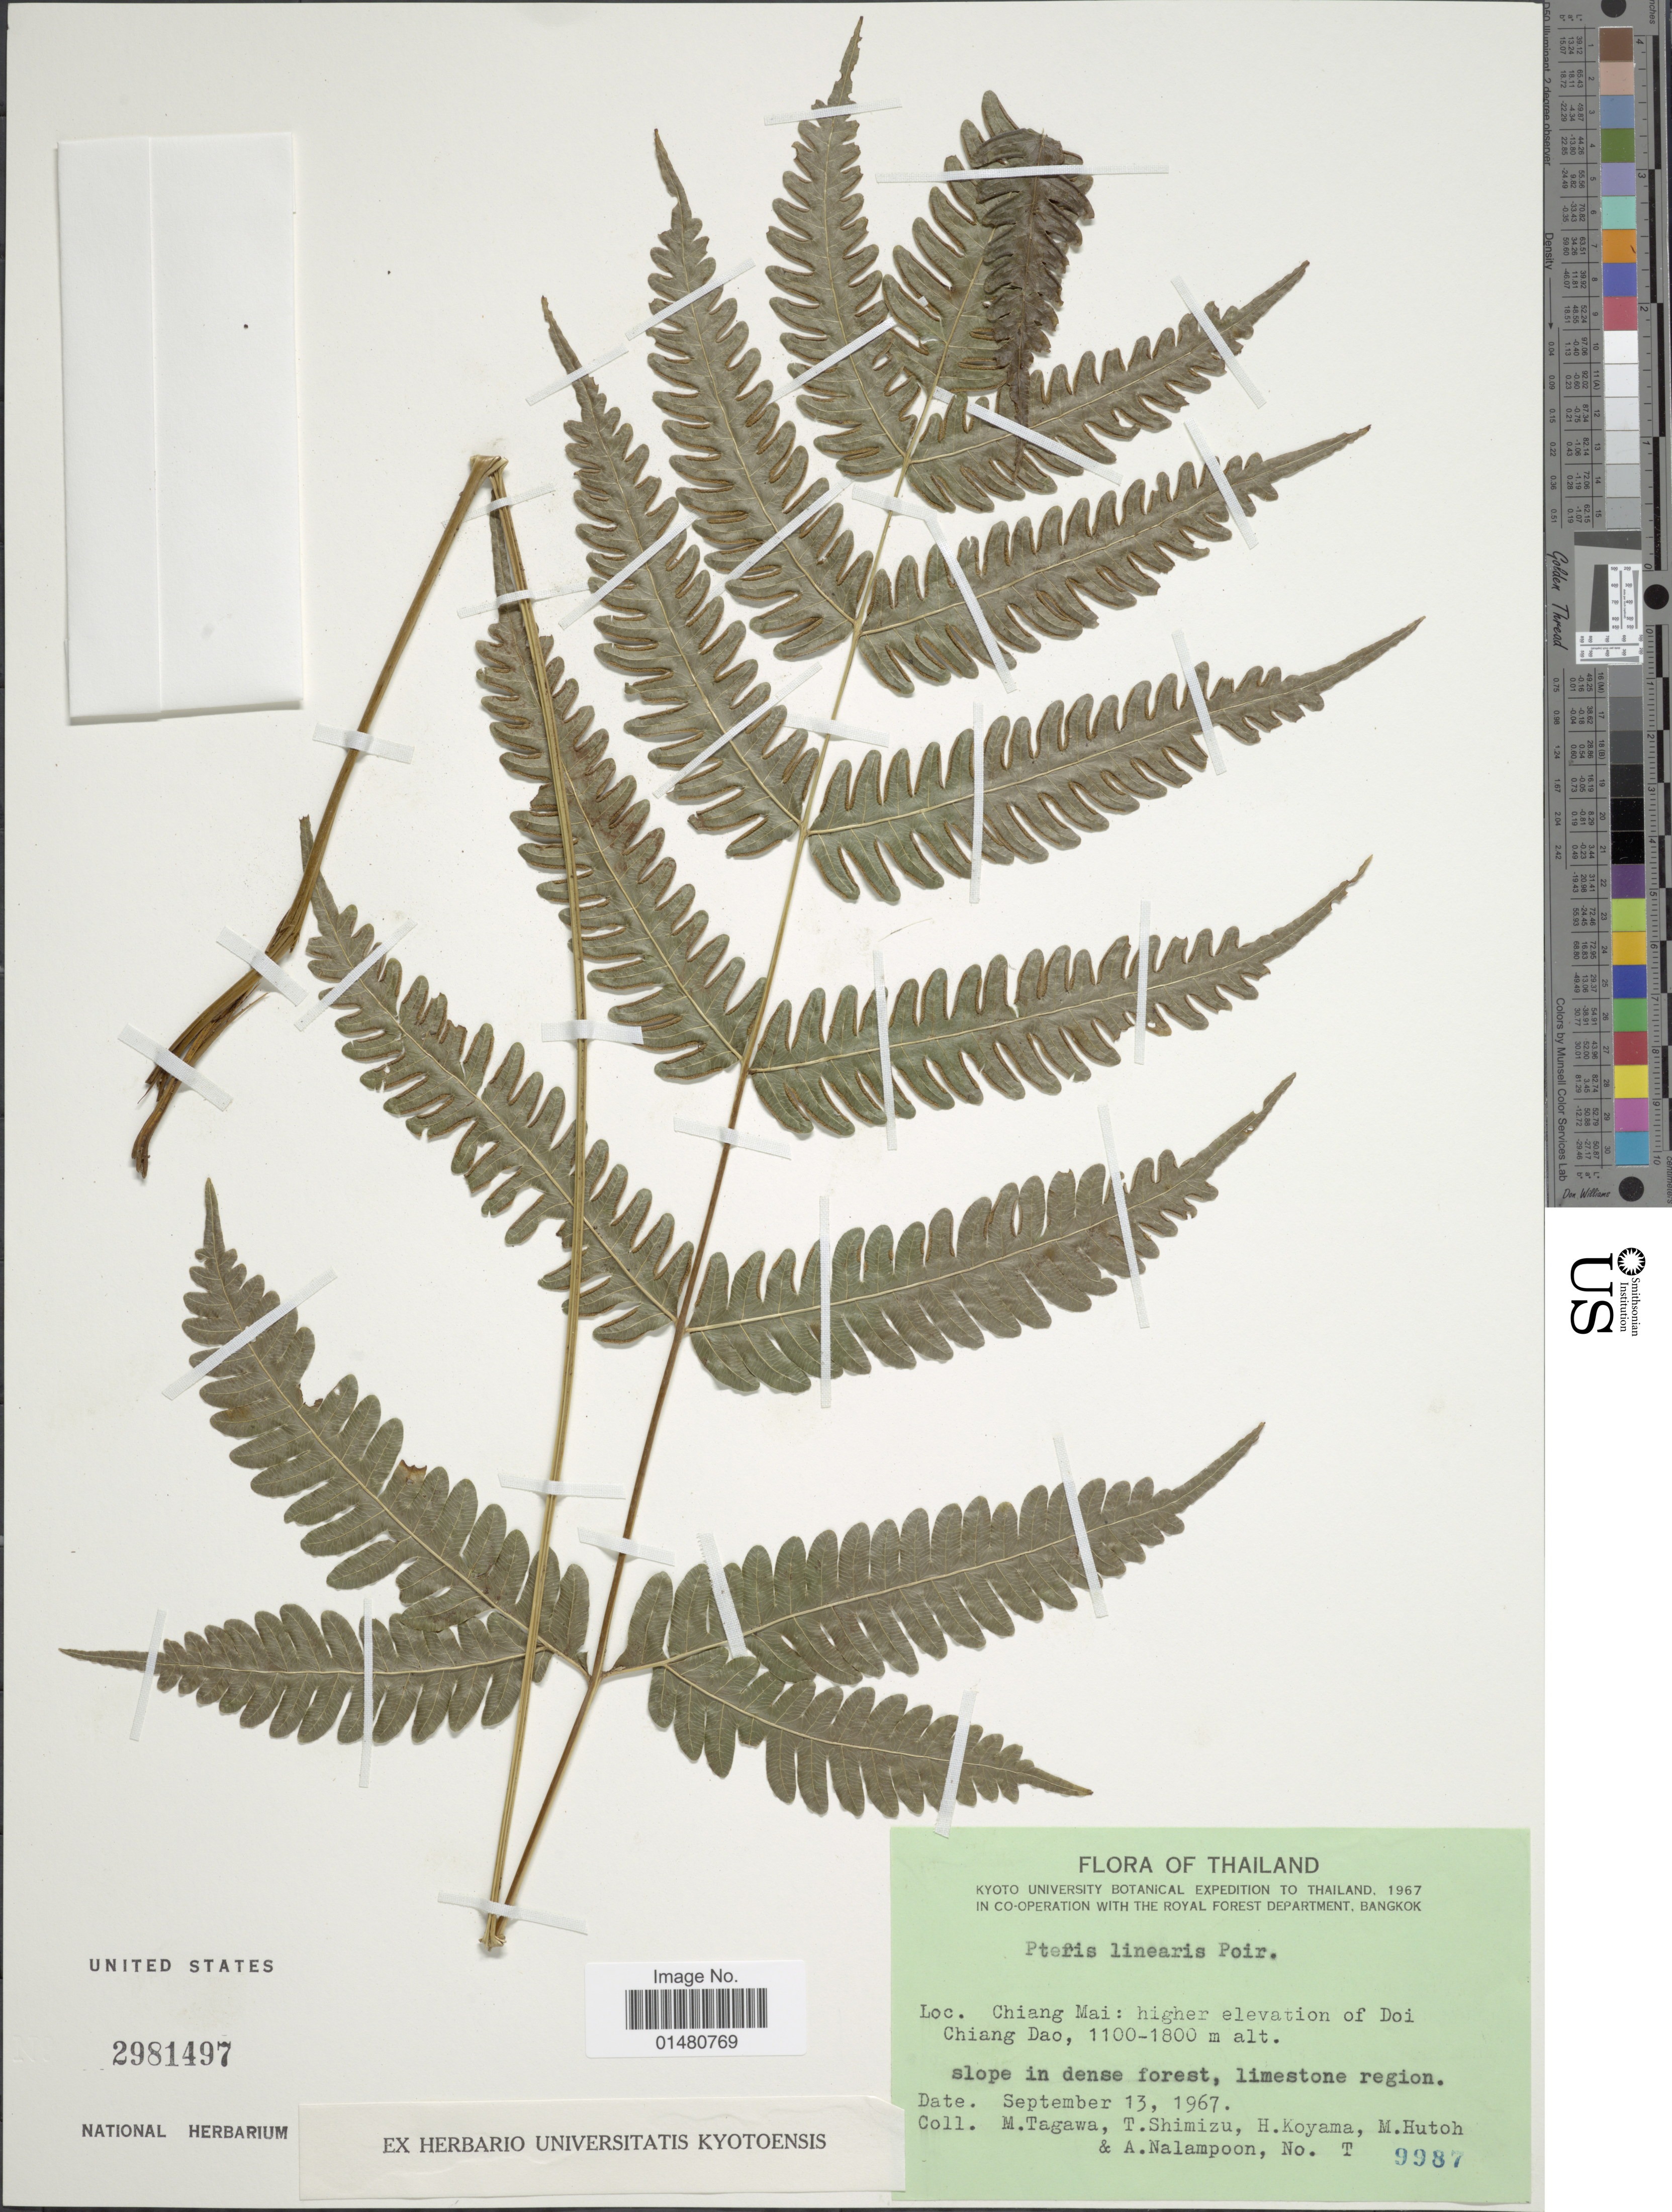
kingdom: Plantae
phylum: Tracheophyta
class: Polypodiopsida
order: Polypodiales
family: Pteridaceae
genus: Pteris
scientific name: Pteris linearis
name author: Poir.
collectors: M. Tagawa, T. Shimizu, H. Koyama, M. Hutoh & A. Nalampoon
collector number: T 9987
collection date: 1967-09-13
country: Thailand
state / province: Chiang Mai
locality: Higher elevation of Doi Chiang Dao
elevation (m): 1100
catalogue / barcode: US 2981497